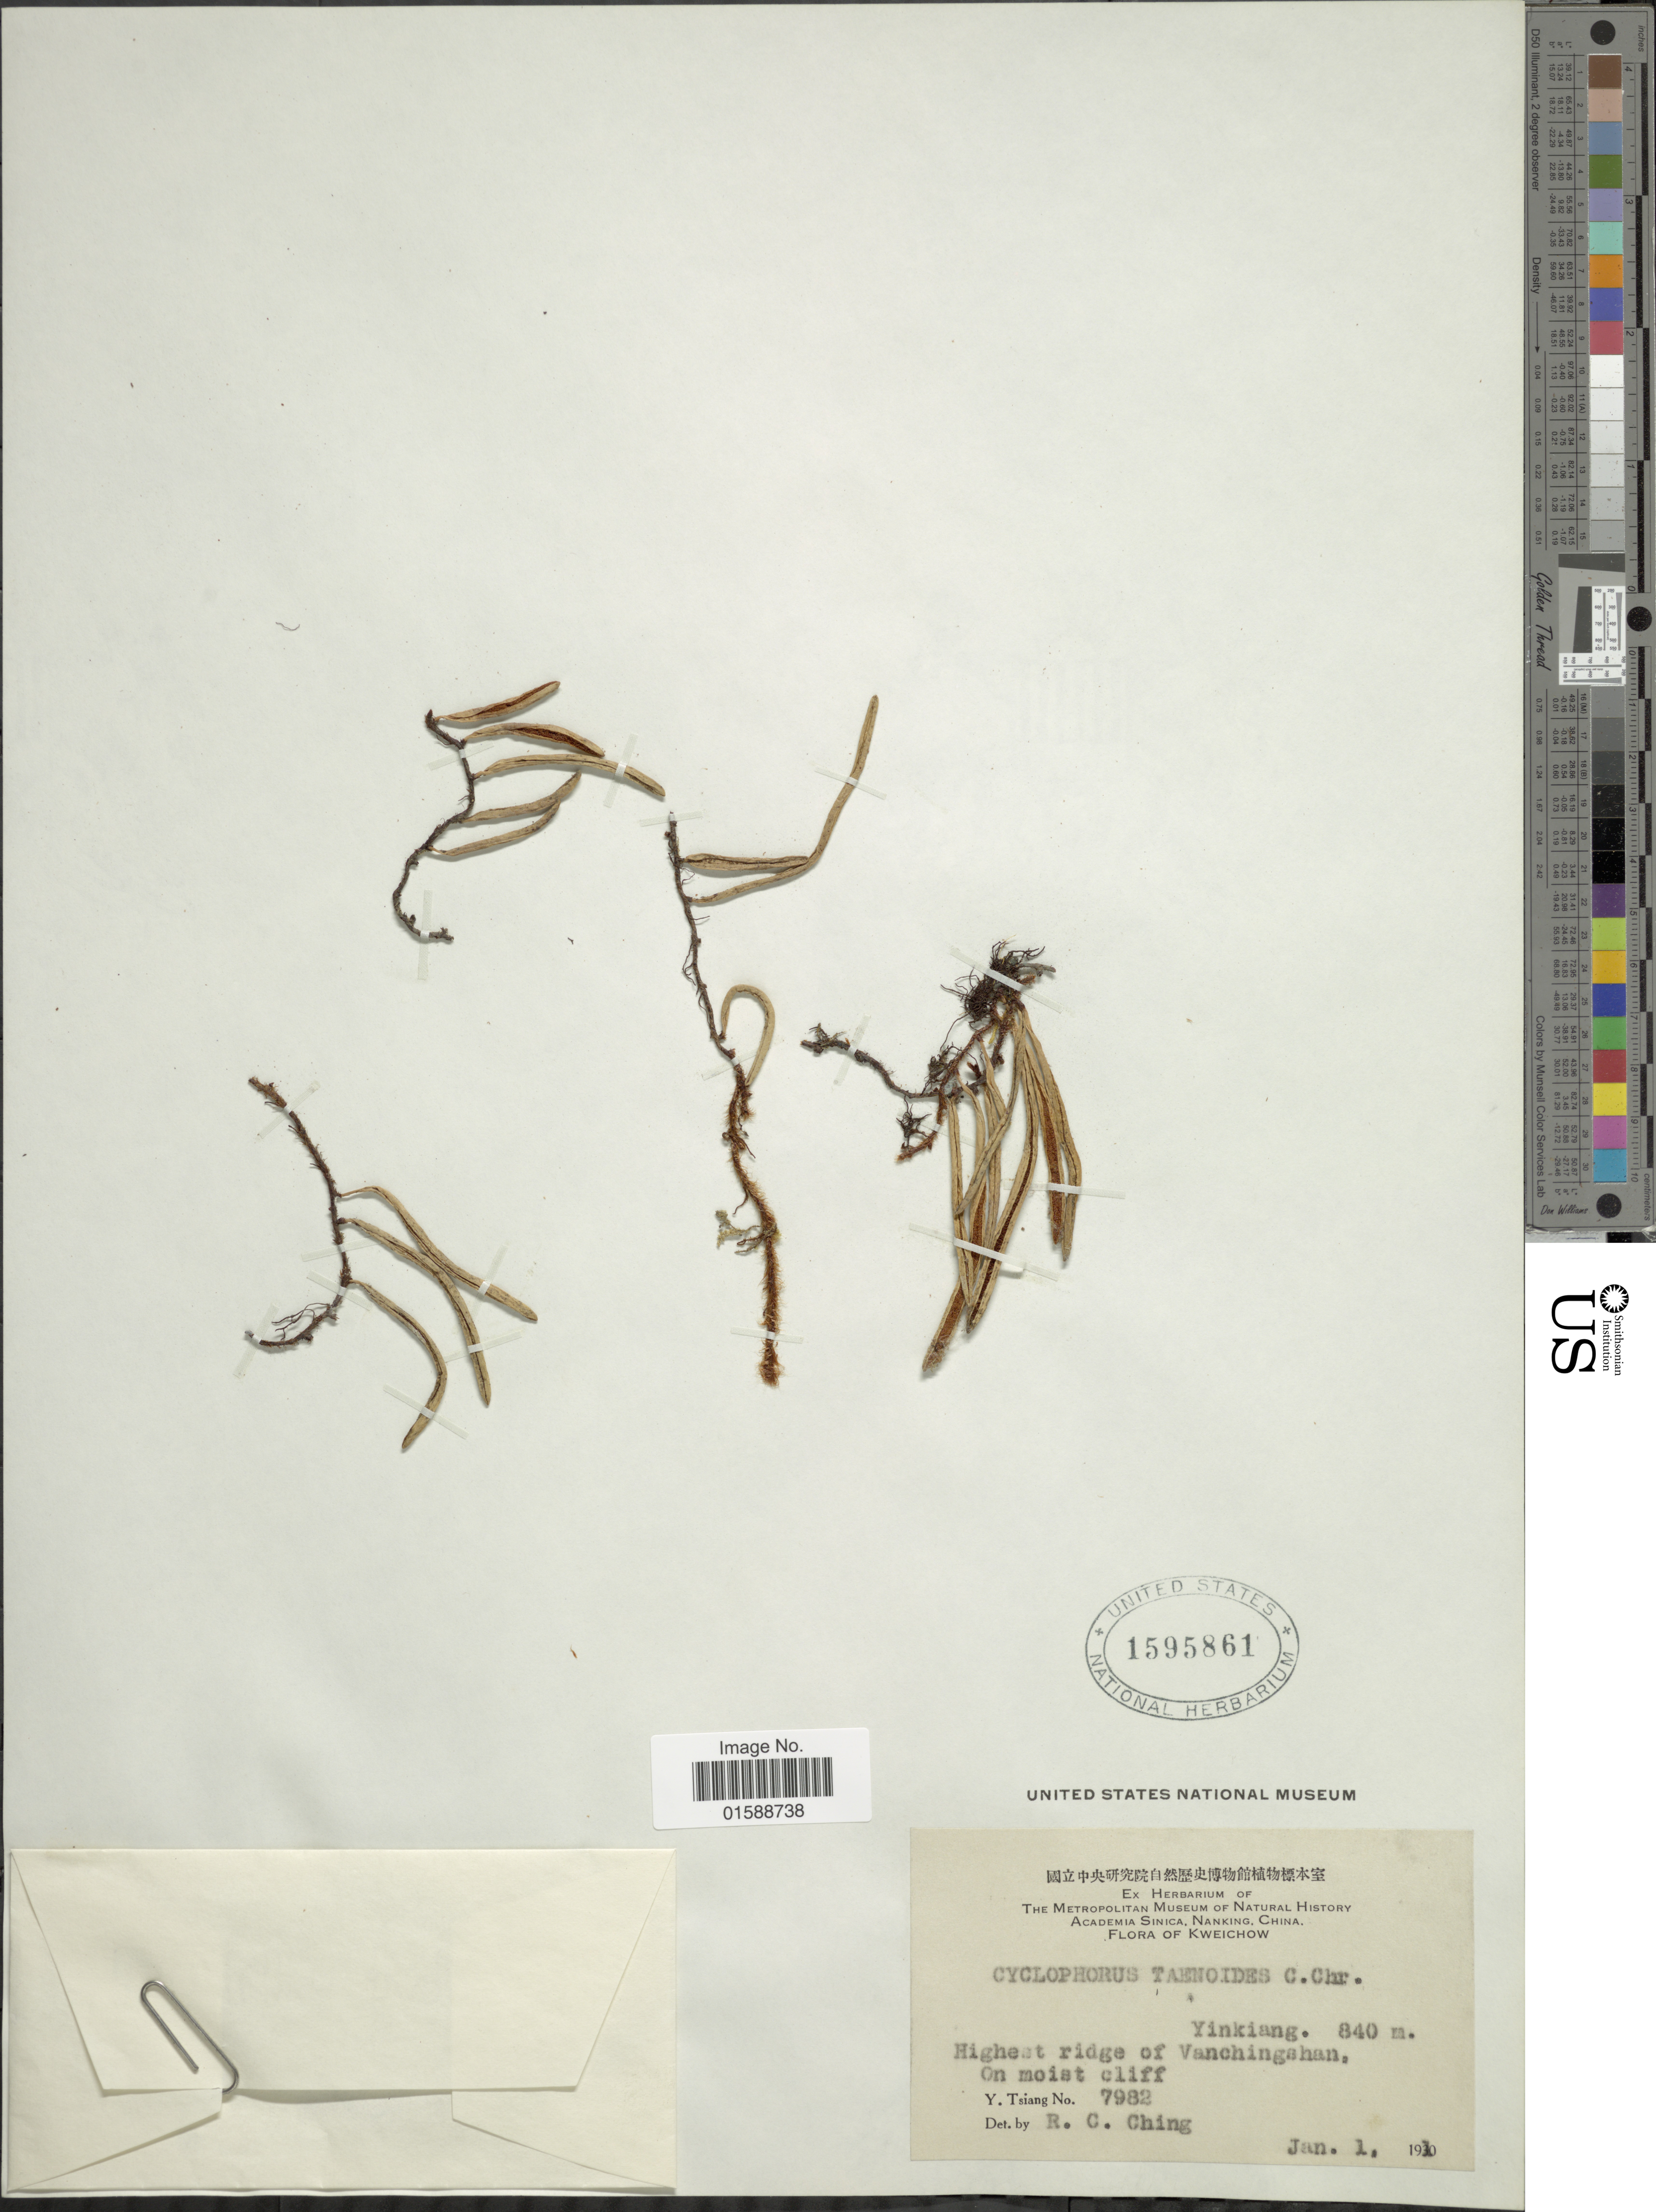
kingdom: Plantae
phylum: Tracheophyta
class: Polypodiopsida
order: Polypodiales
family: Polypodiaceae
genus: Pyrrosia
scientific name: Pyrrosia angustata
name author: (Sw.) Ching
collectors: Y. Tsiang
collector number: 7982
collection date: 1910-01-01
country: China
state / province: Guizhou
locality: Kweichow. Yinkiang. Highest ridge of Vanchingshan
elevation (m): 840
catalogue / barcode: US 1595861